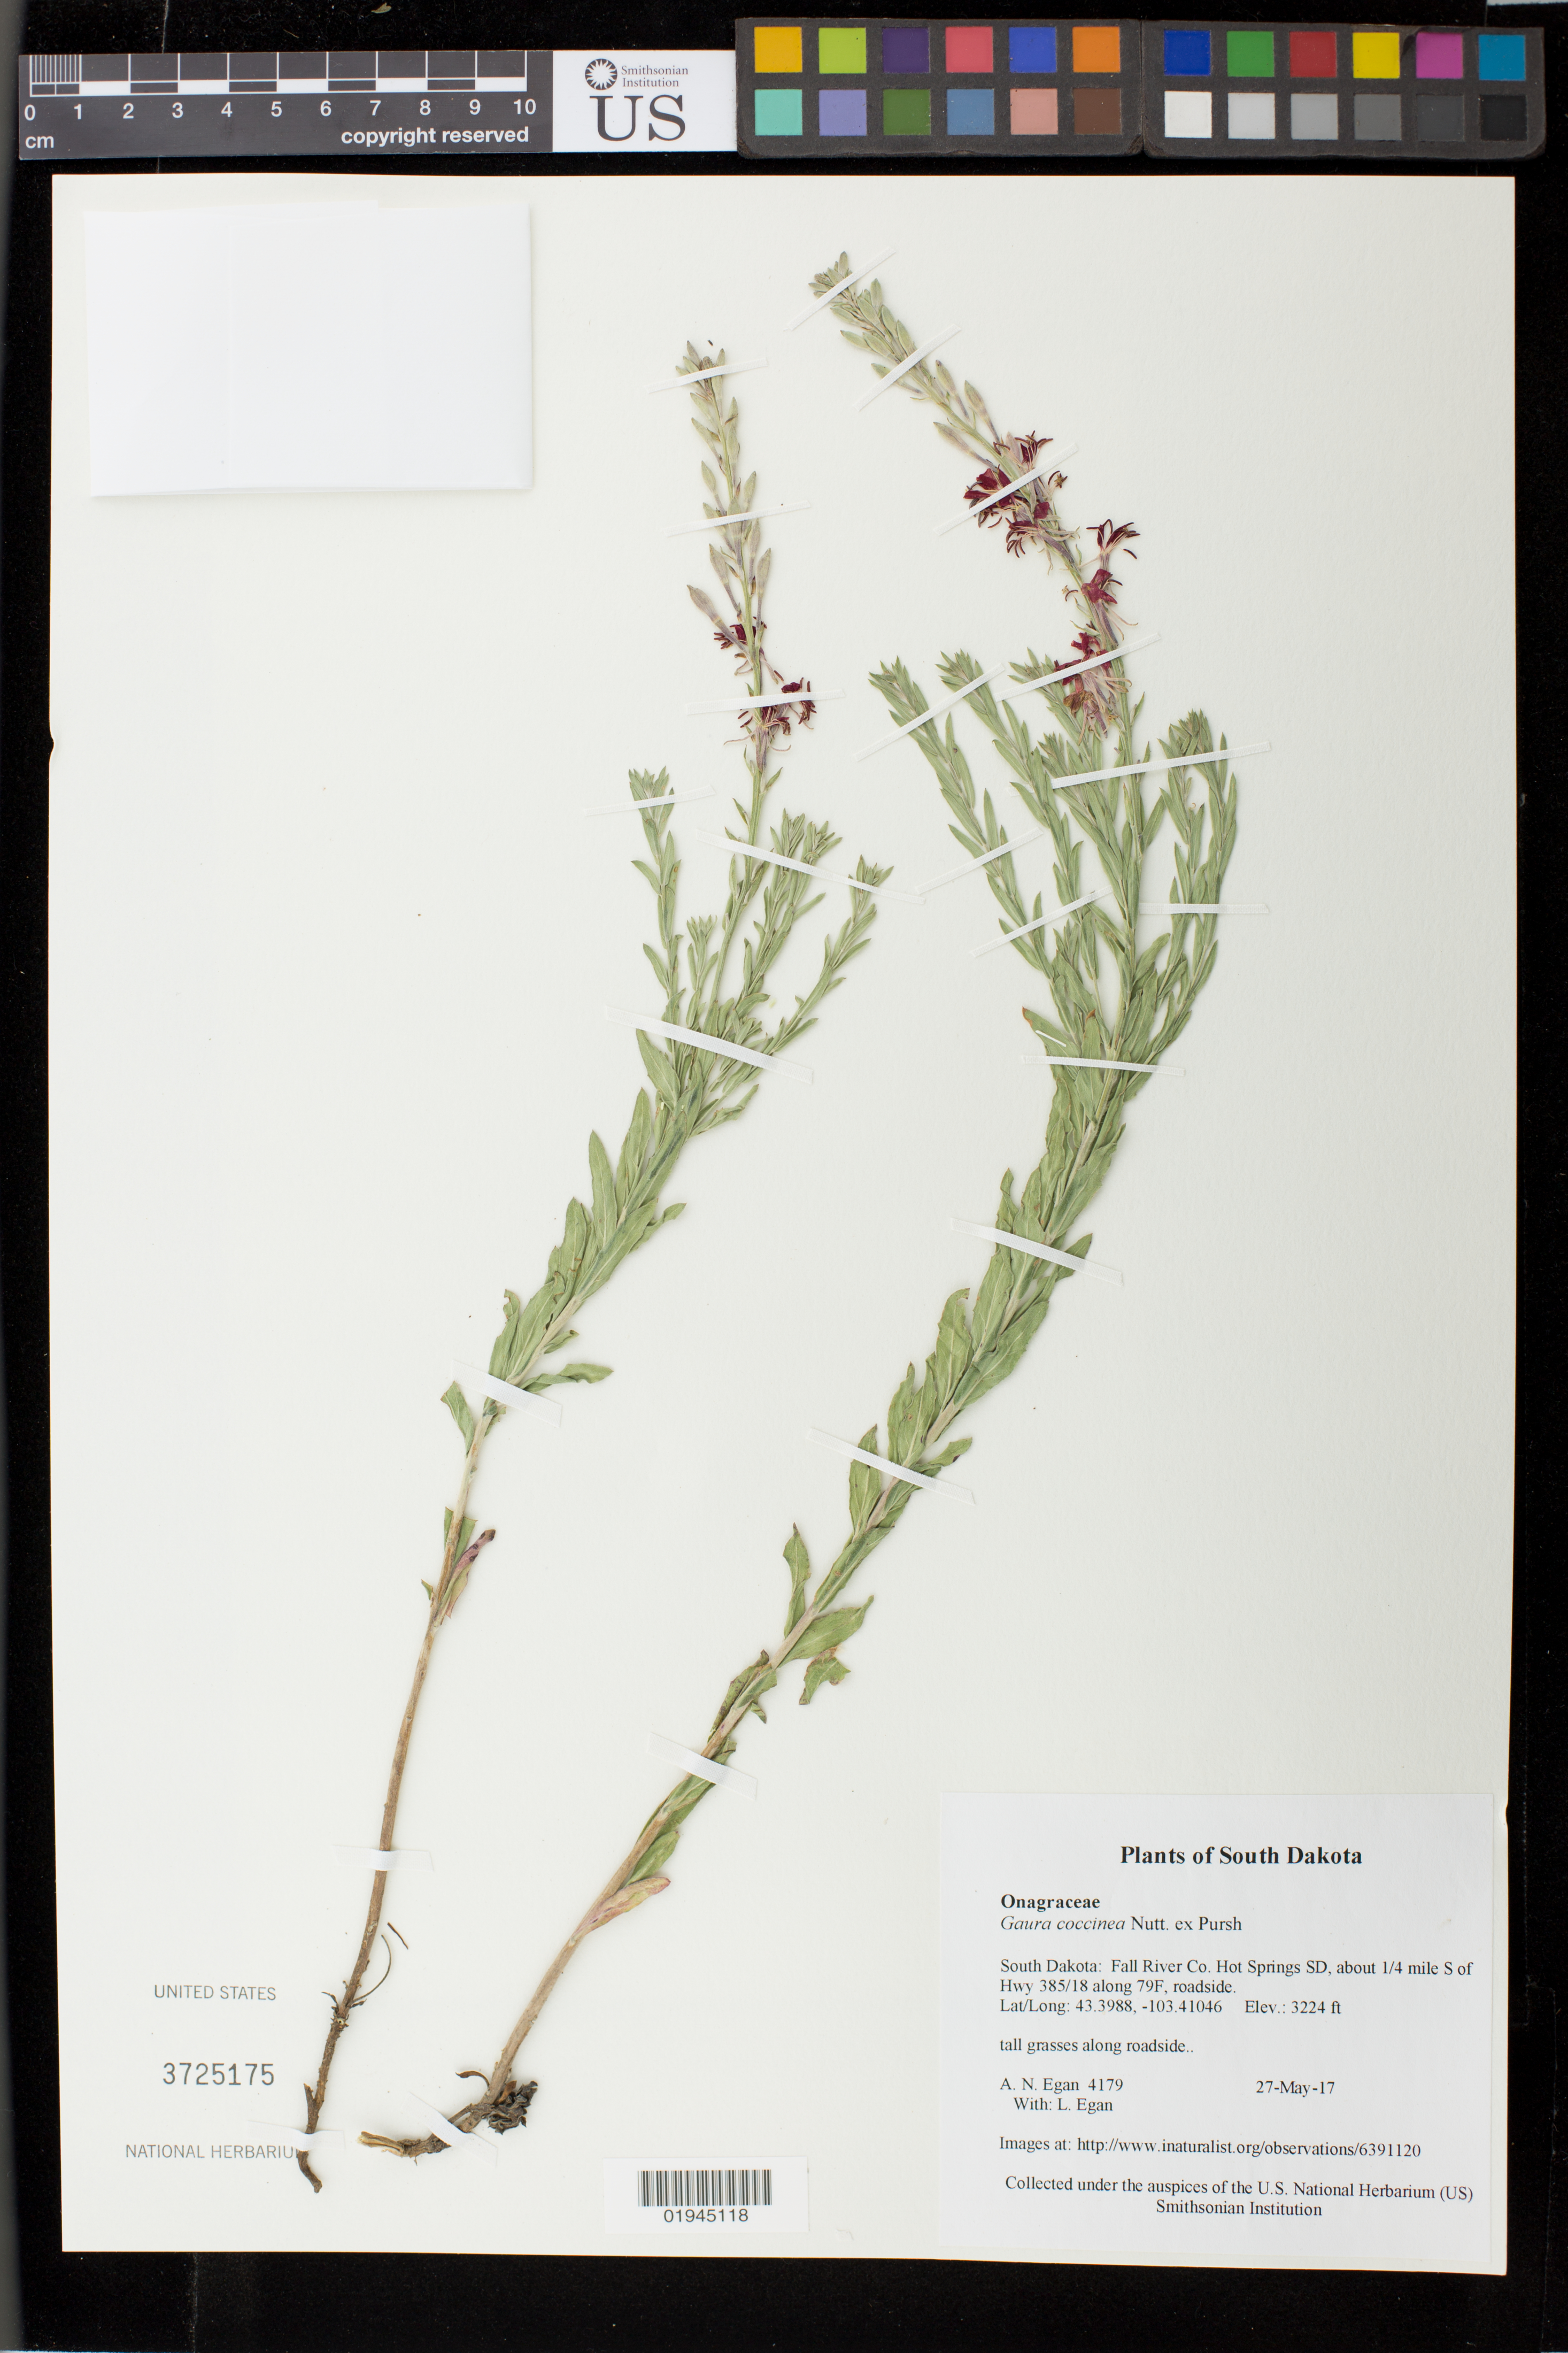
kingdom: Plantae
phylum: Tracheophyta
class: Magnoliopsida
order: Myrtales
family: Onagraceae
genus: Oenothera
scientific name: Oenothera suffrutescens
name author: (Ser.) W.L. Wagner & Hoch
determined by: Wagner, W. L., (BOT), Smithsonian Institution - National Museum of Natural History (UNITED STATES)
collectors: A. N. Egan & L. Egan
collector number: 4179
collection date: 2017-05-27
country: United States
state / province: South Dakota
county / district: Fall River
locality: Hot Springs SD, about 1/4 mile S of Hwy 385/18 along 79F, roadside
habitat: tall grasses along roadside.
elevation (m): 983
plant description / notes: http://www.inaturalist.org/observations/6391120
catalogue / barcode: US 3725175